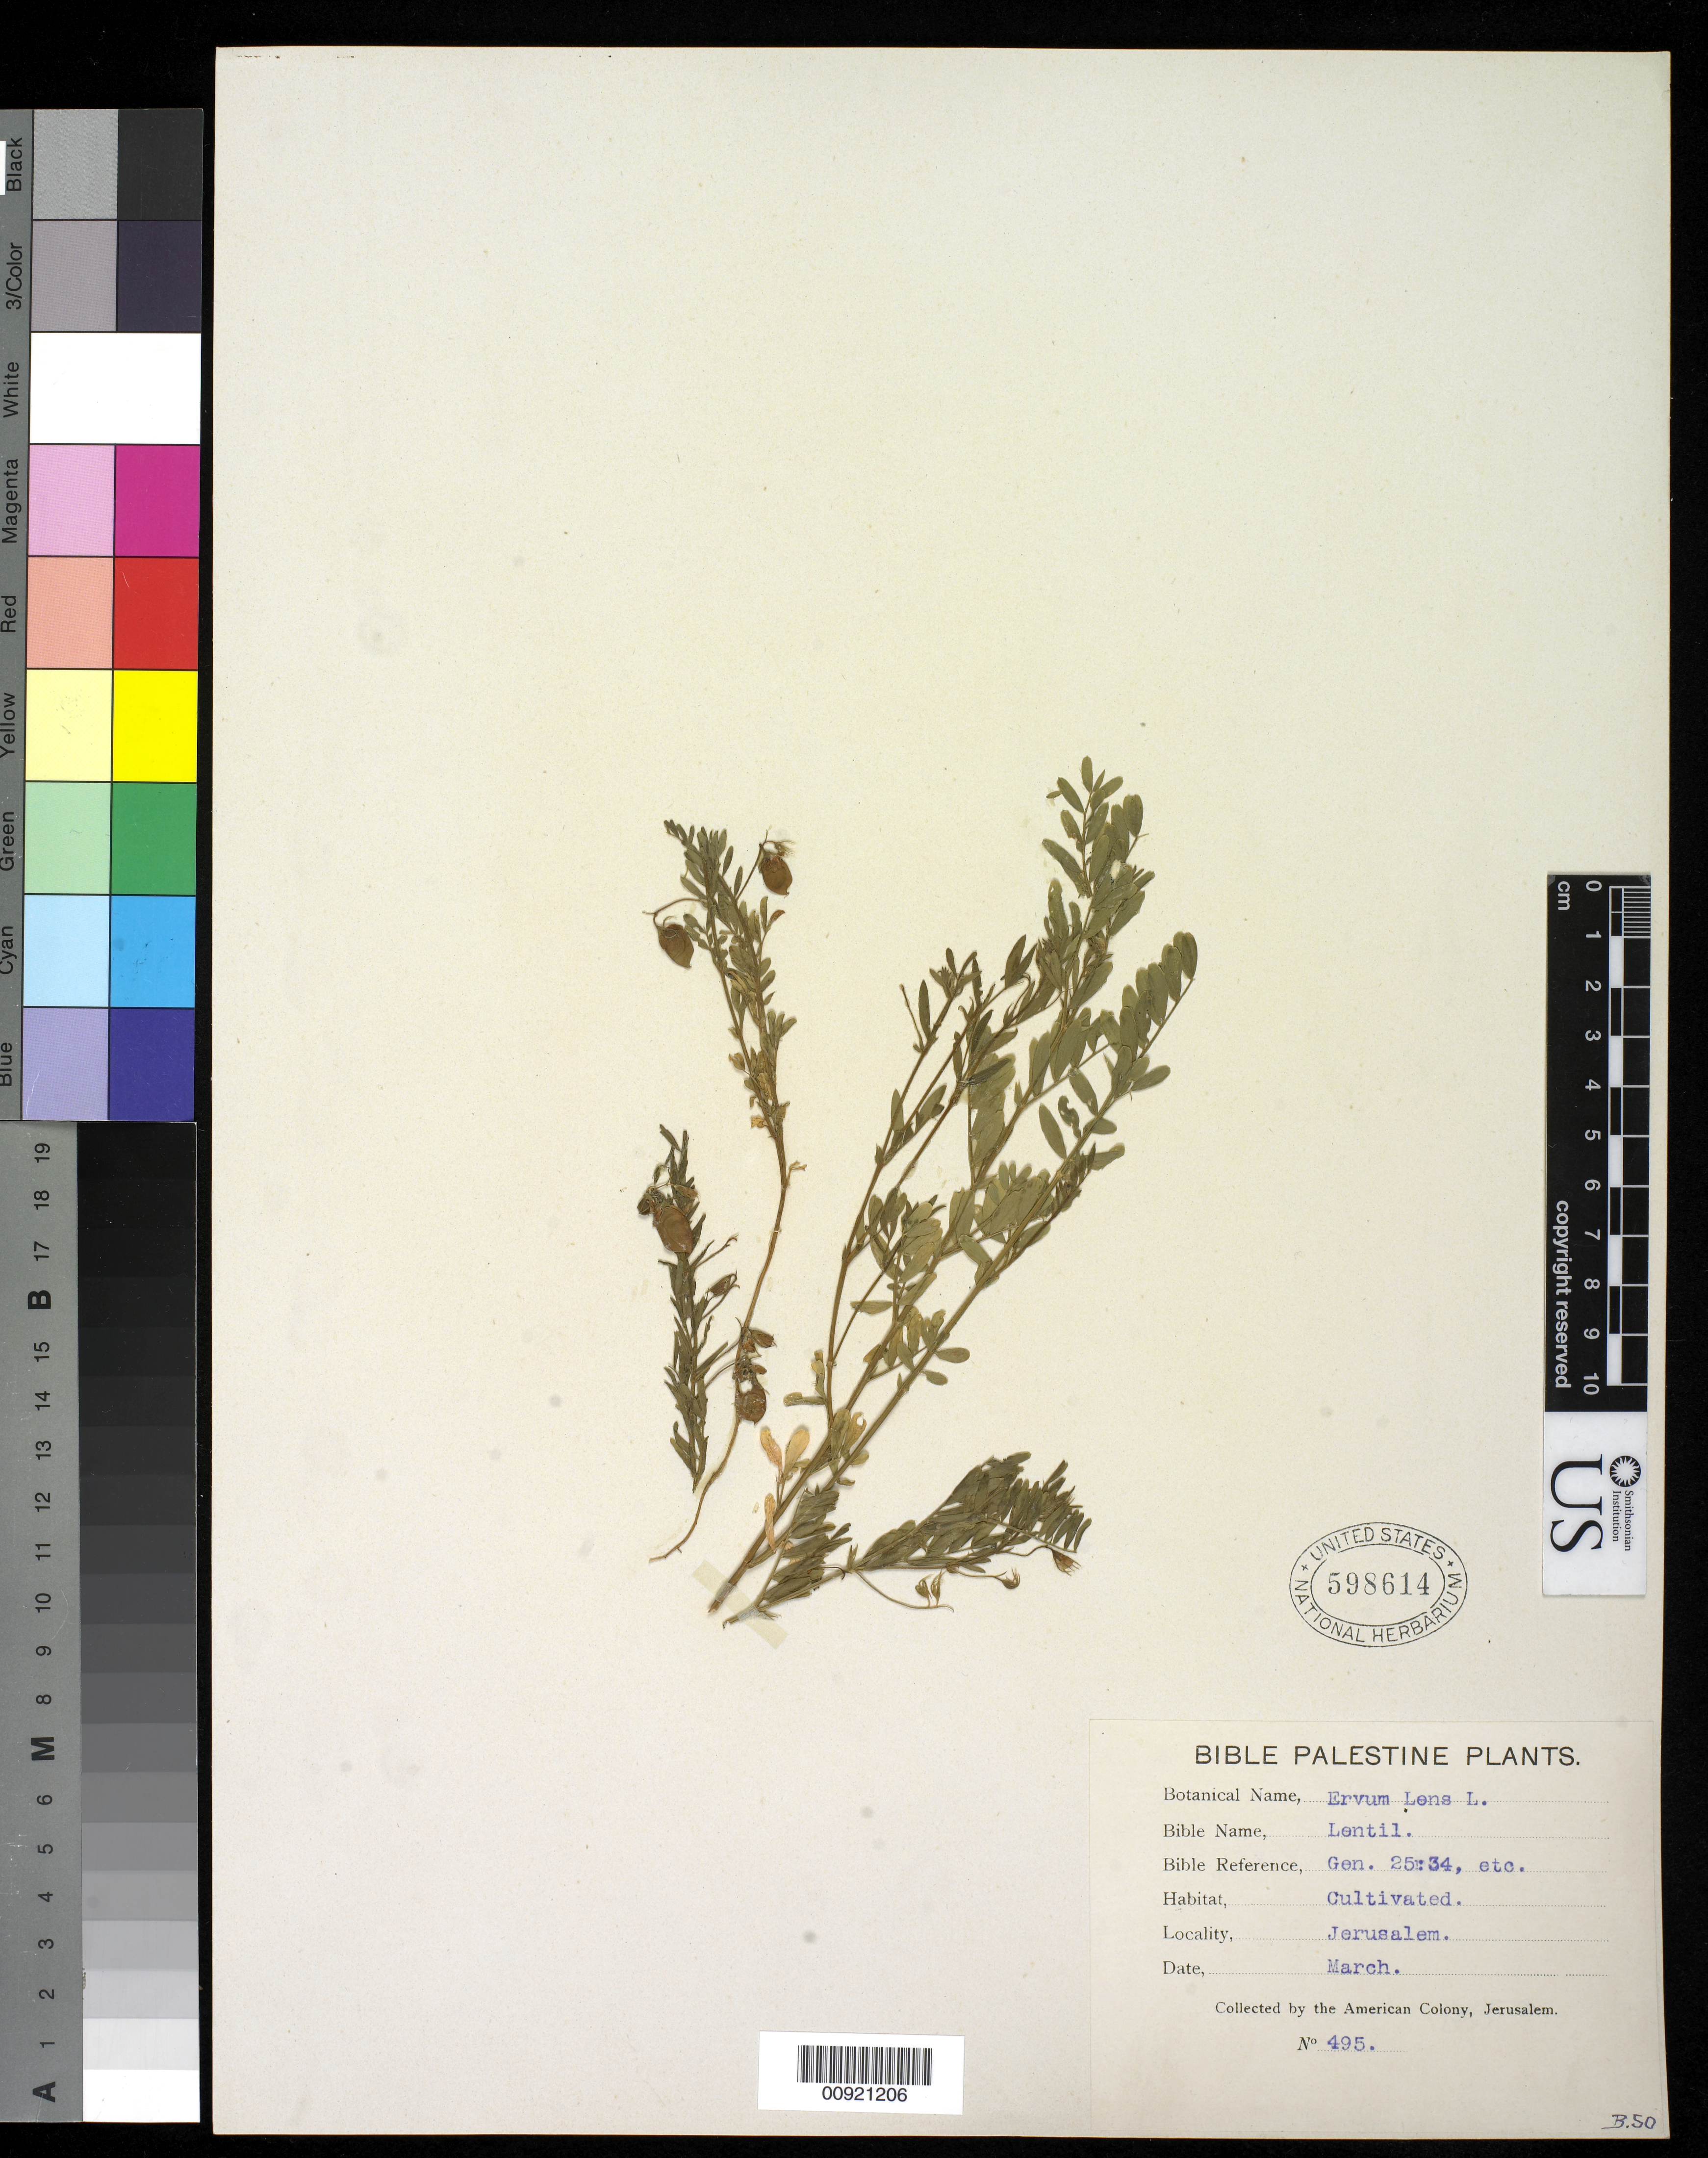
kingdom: Plantae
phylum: Tracheophyta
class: Magnoliopsida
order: Fabales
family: Fabaceae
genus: Vicia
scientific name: Vicia lens subsp. lens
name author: (L.) Coss. & Germ.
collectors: American Colony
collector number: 495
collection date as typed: Mar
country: Israel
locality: Jerusalem.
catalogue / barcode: US 598614